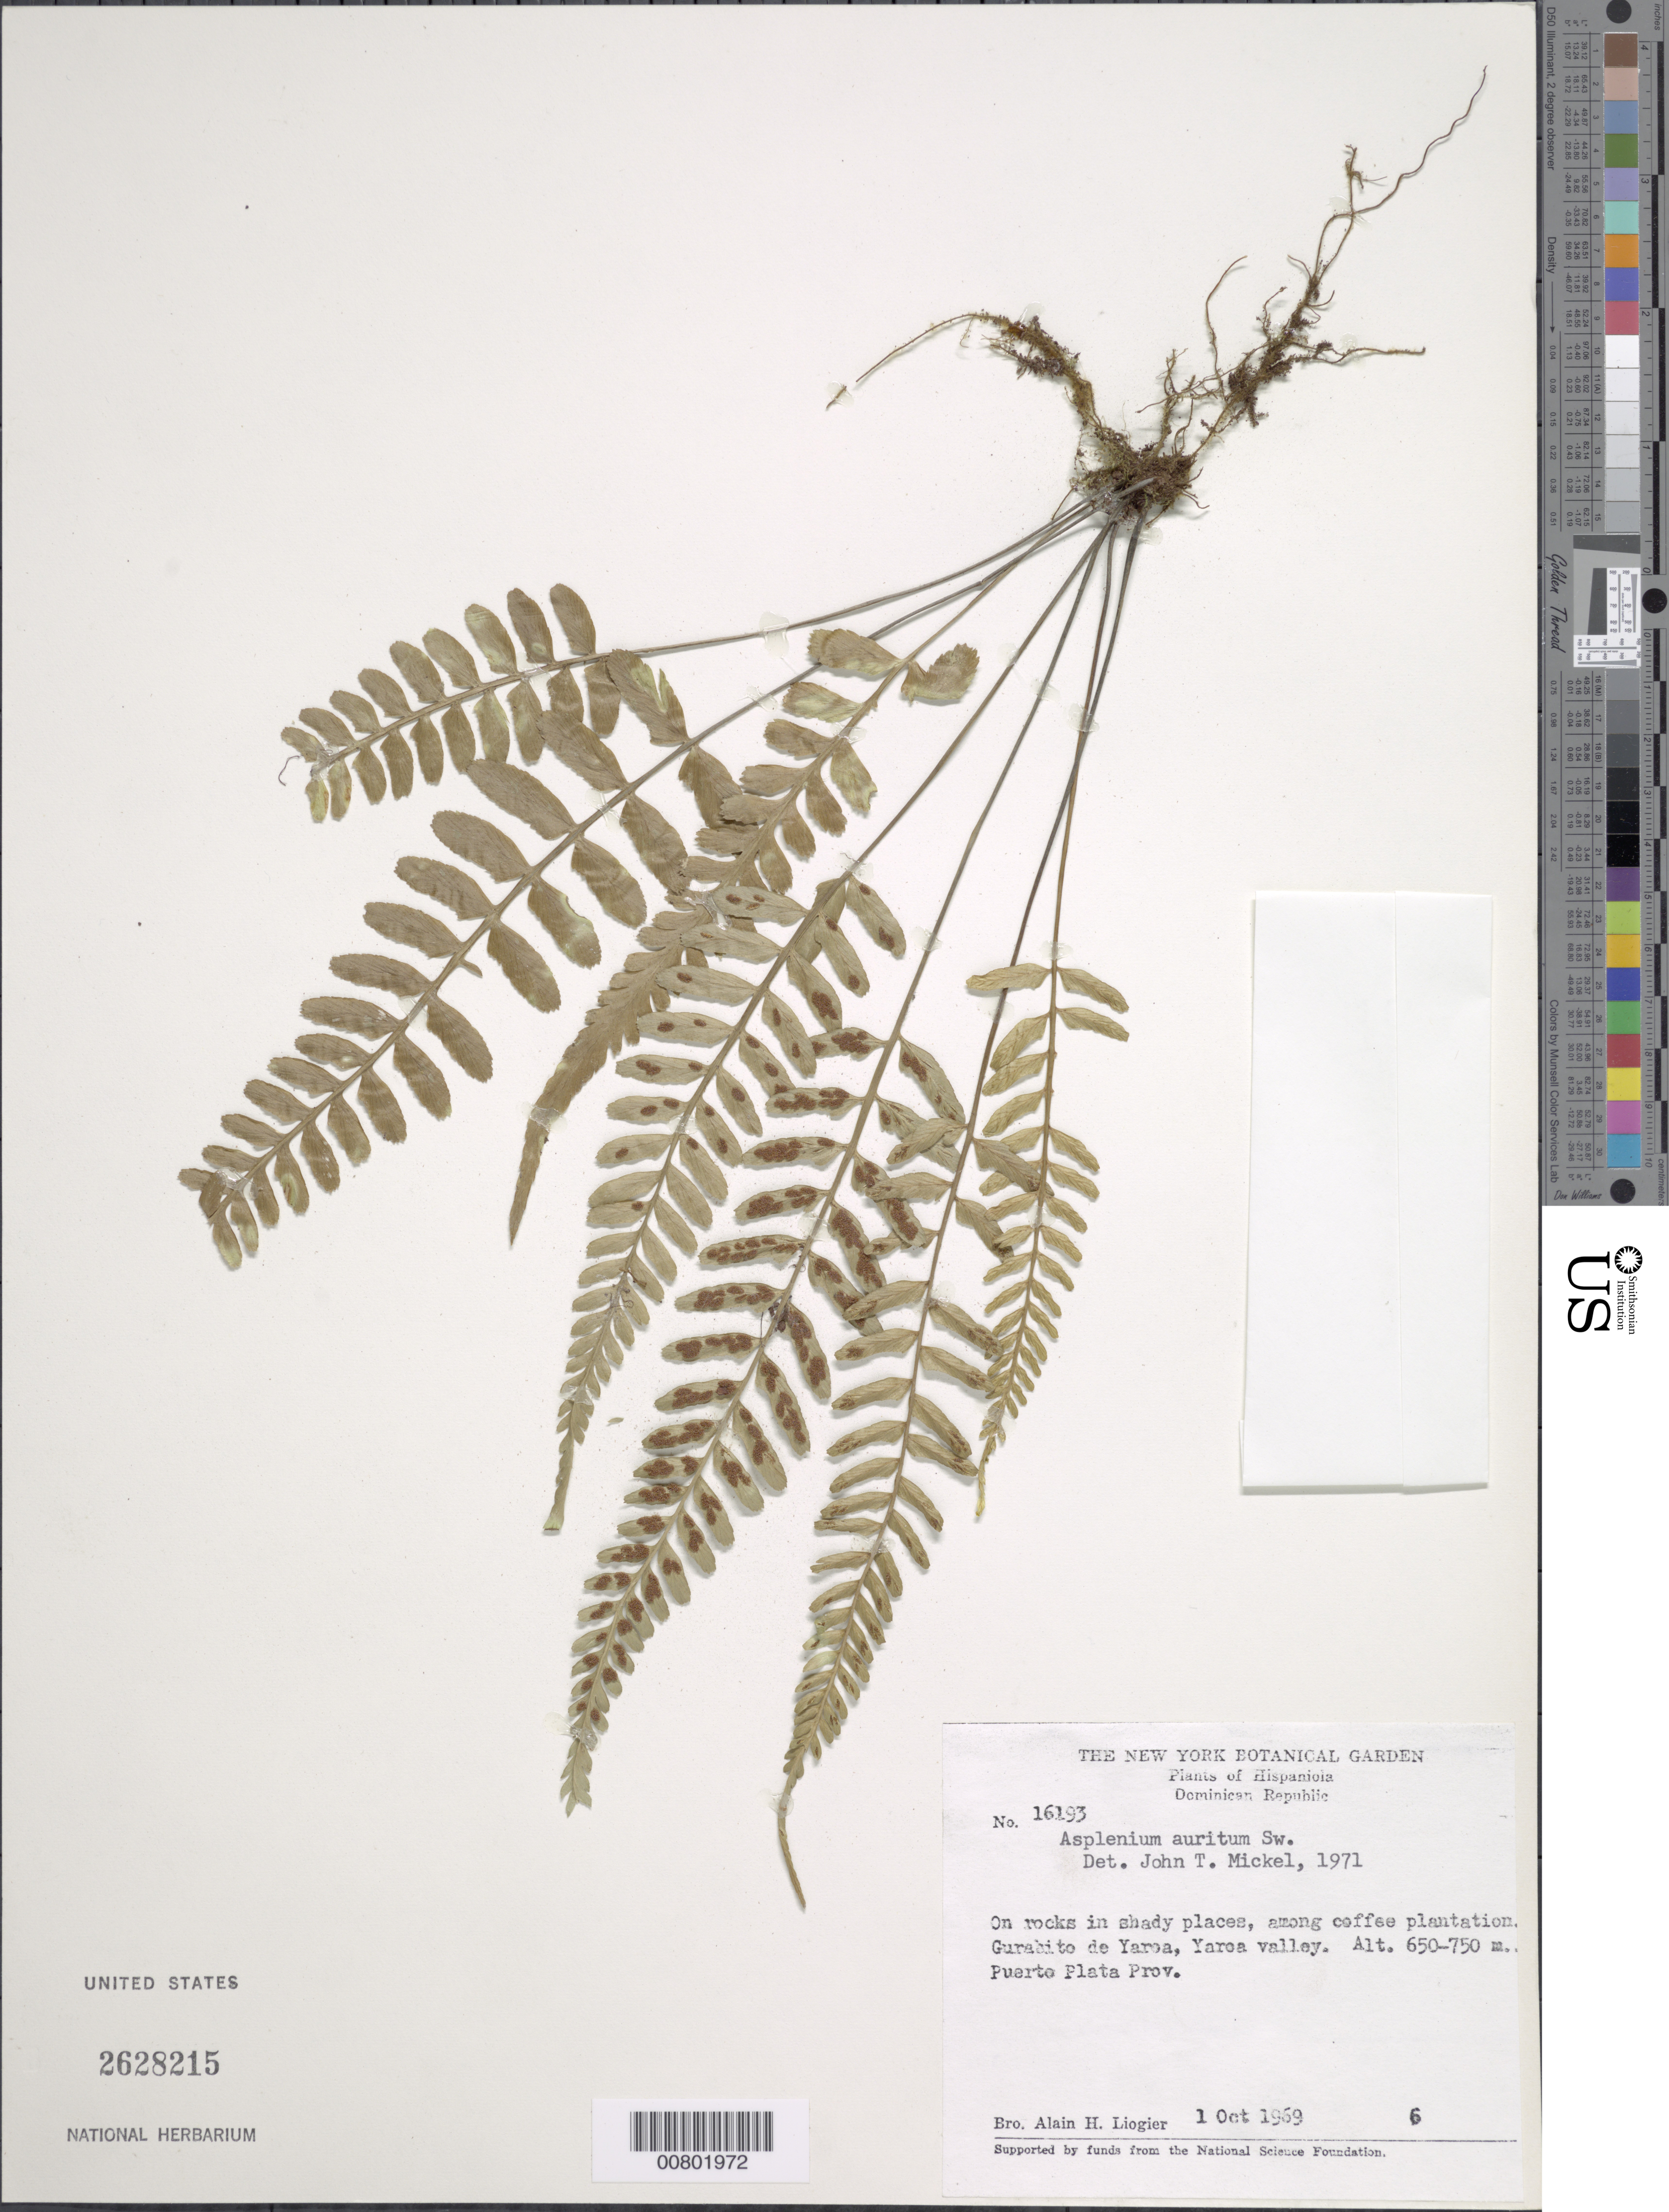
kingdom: Plantae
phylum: Tracheophyta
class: Polypodiopsida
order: Polypodiales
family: Aspleniaceae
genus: Asplenium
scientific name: Asplenium auritum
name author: Sw.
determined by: Mickel, J. T., (NY), New York Botanical Garden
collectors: A. H. Liogier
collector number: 16193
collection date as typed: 01 Oct 1969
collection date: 1969-10-01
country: Dominican Republic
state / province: Puerto Plata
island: Hispaniola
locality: Guarabito de Yaroa, Yaroa Valley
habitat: On rocks in shady places, among coffee plantation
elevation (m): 650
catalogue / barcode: US 2628215